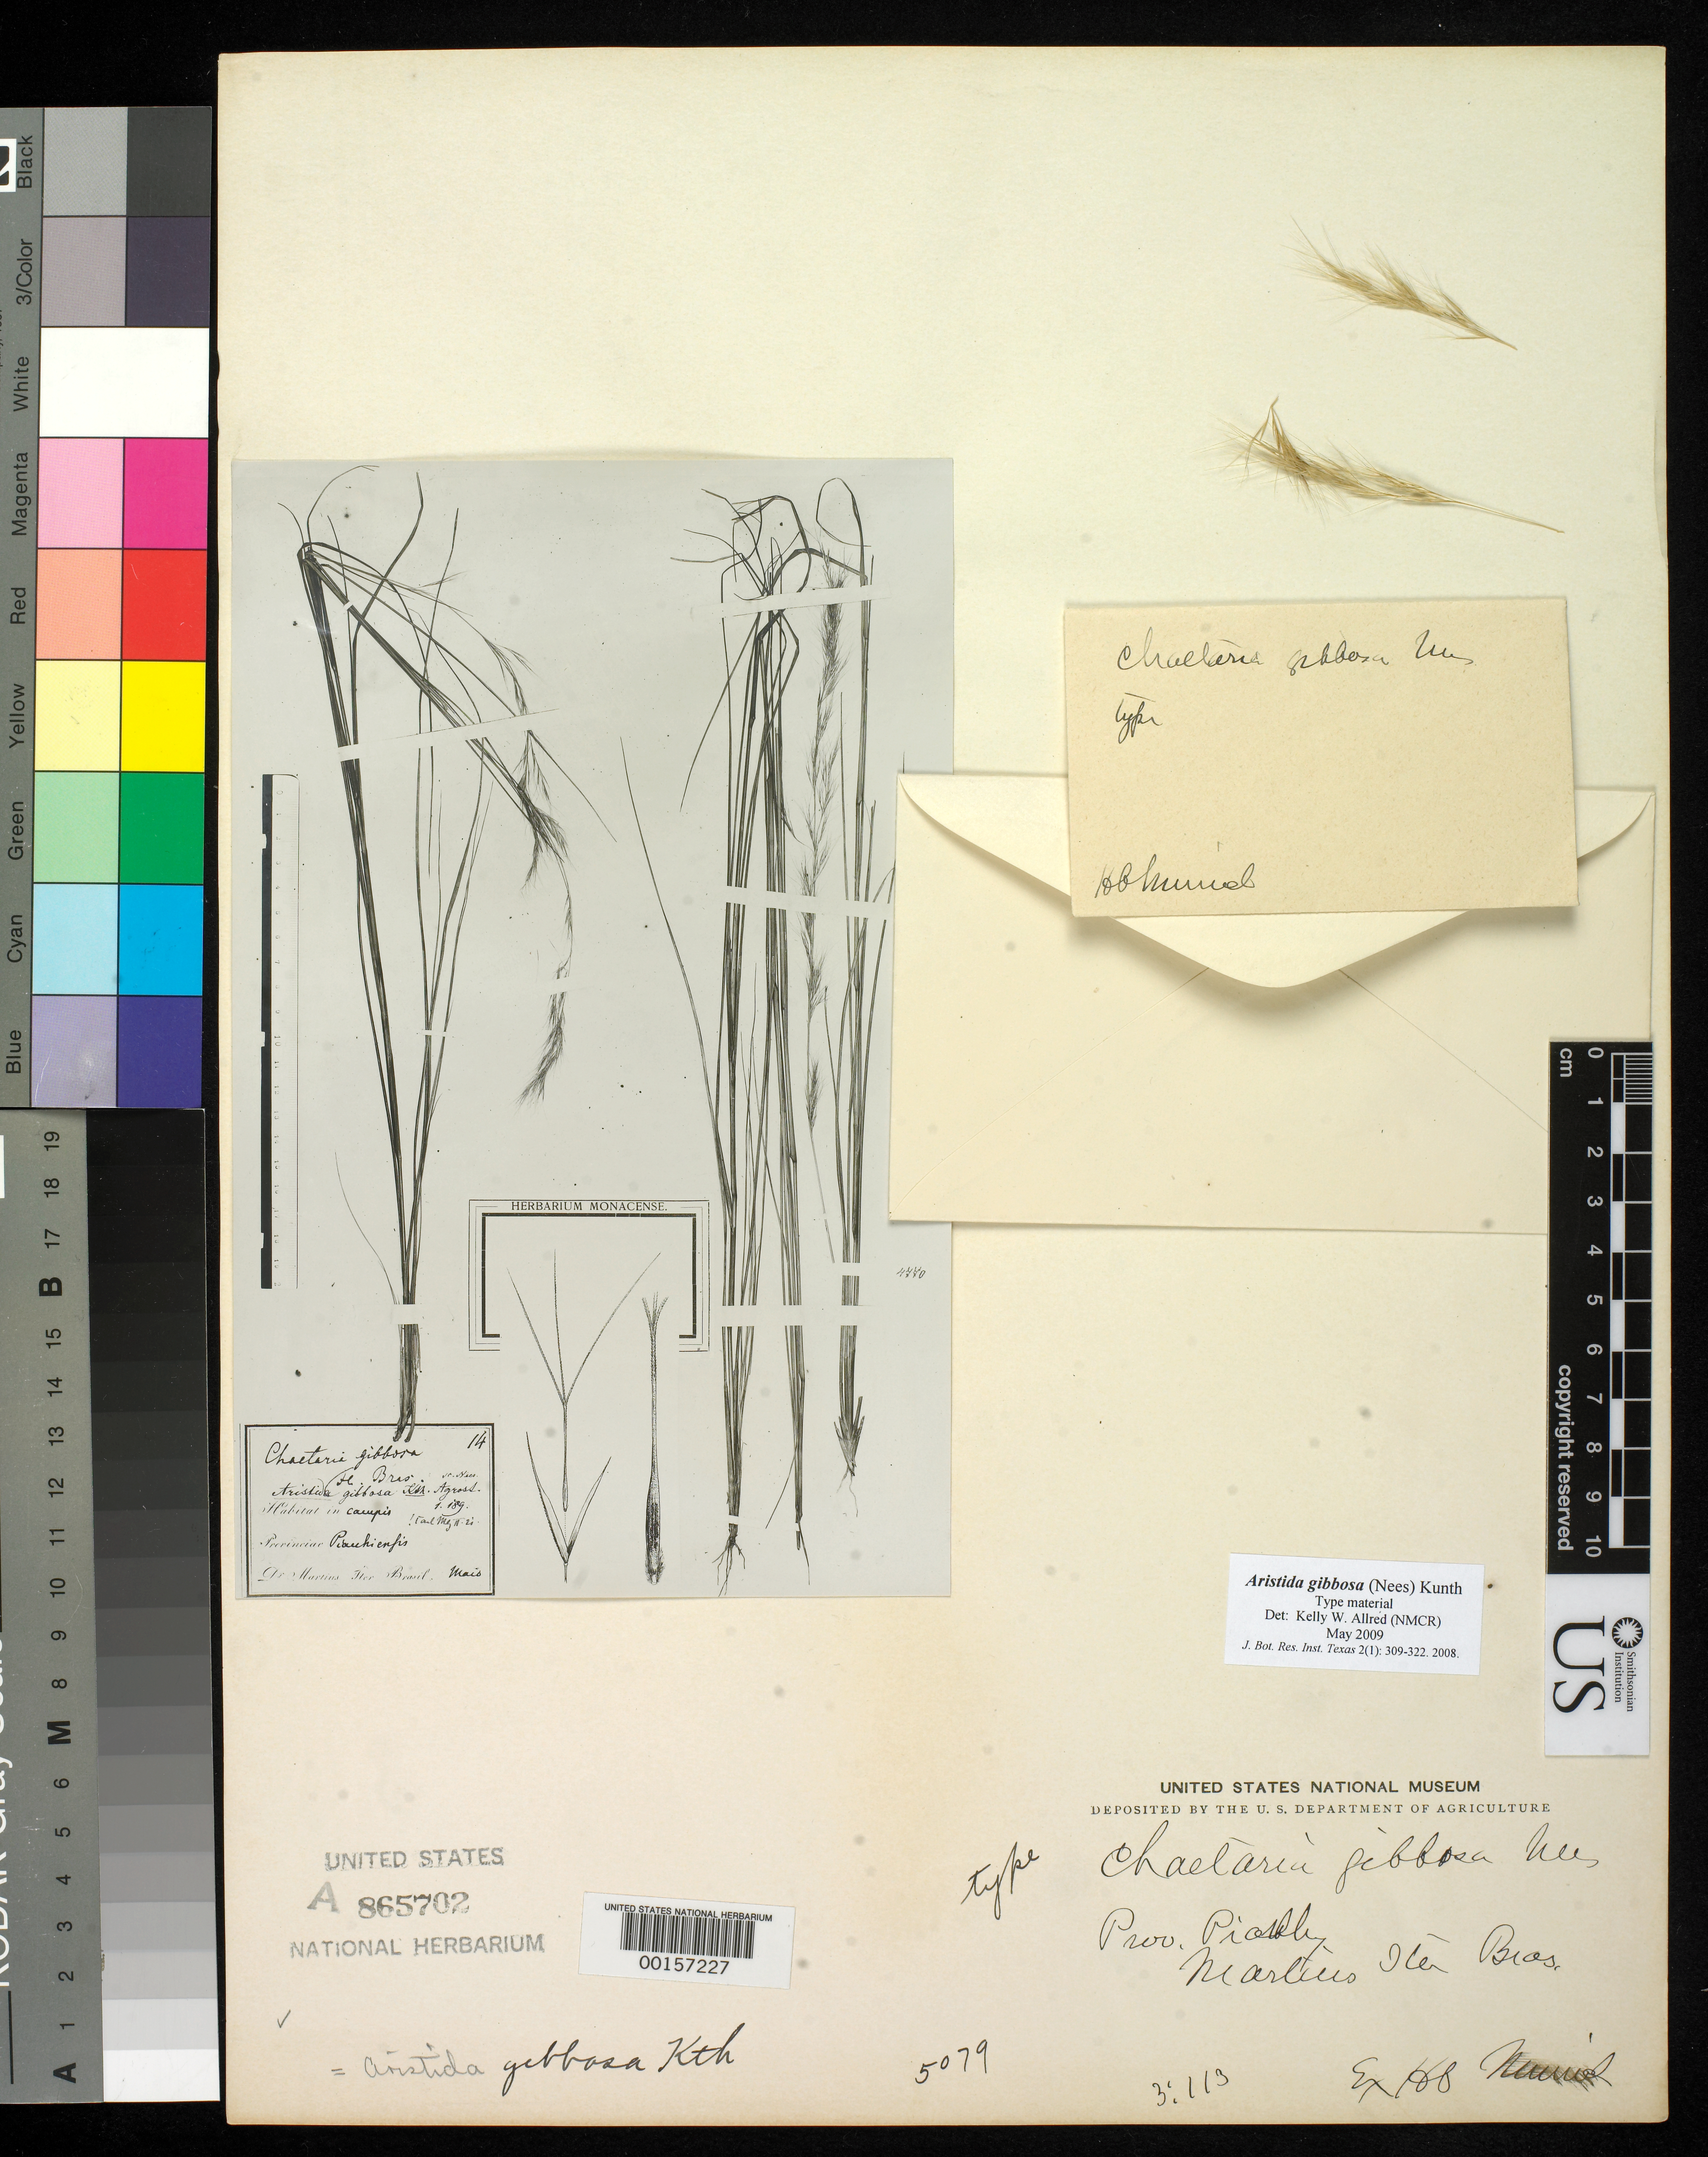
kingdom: Plantae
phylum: Tracheophyta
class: Liliopsida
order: Poales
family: Poaceae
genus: Chaetaria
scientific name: Chaetaria gibbosa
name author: Nees in Mart.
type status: Type Fragment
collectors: C. F. Martius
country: Brazil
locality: Piauhianae.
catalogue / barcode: US 865702A